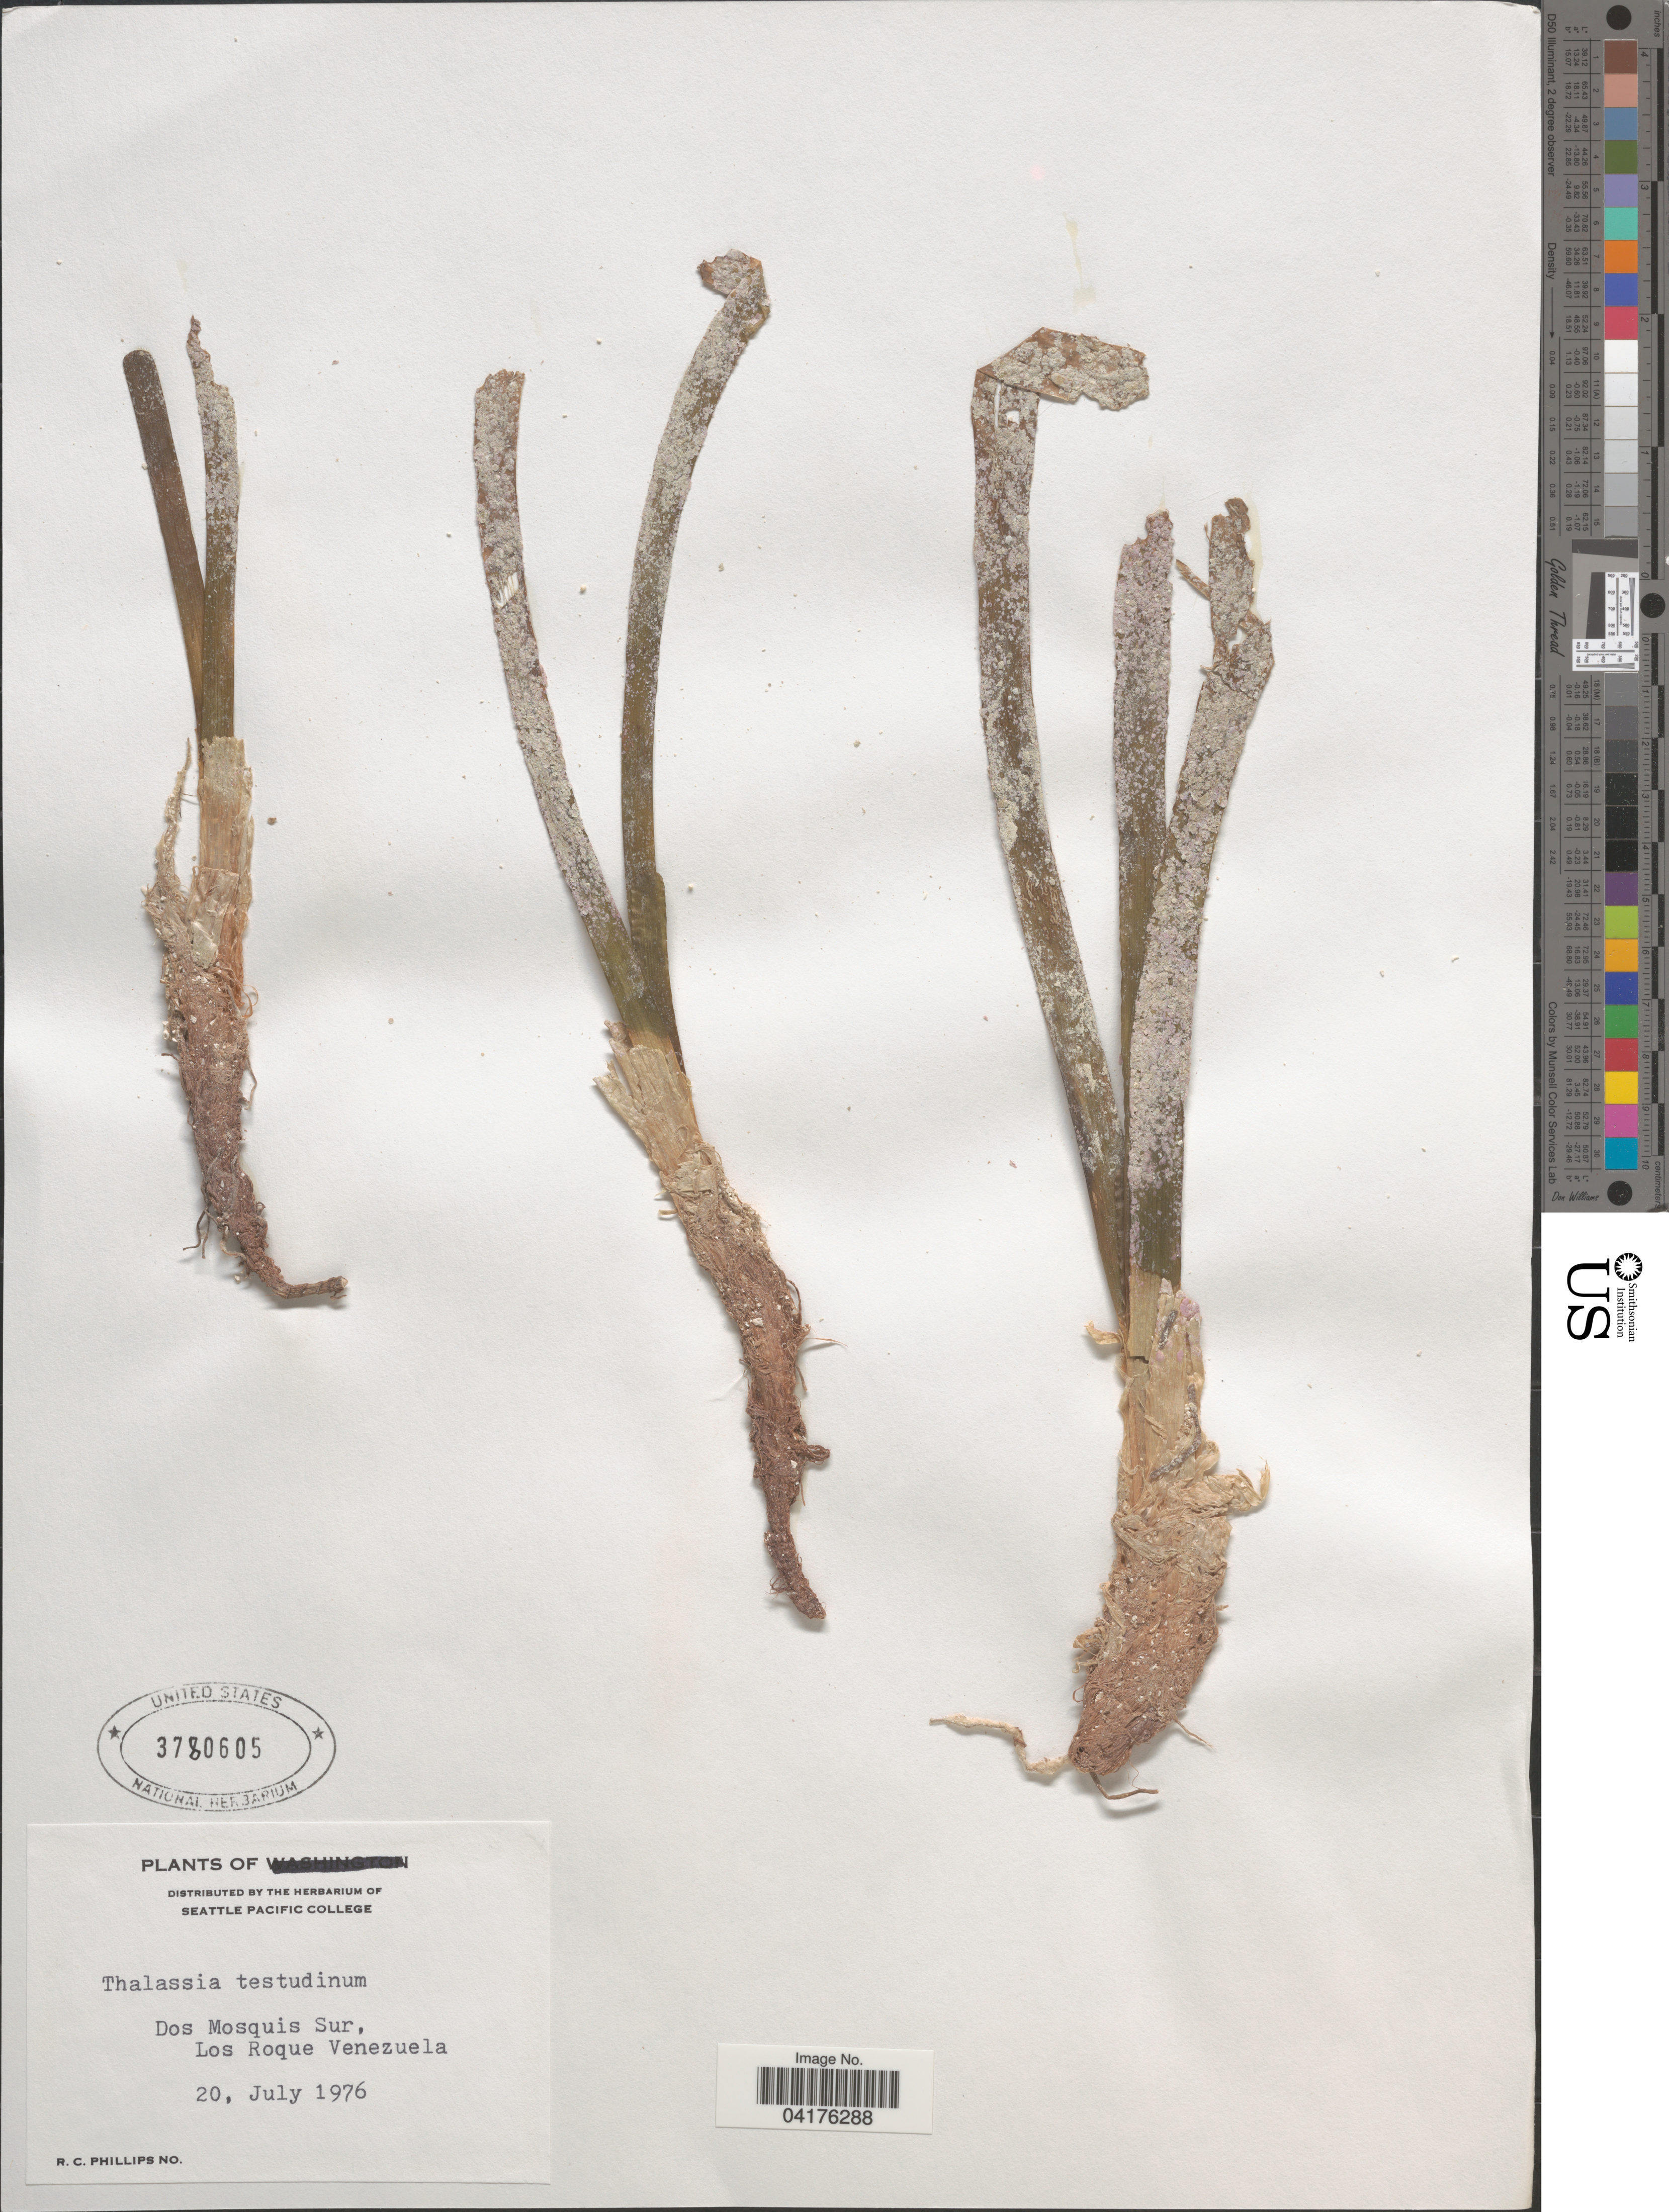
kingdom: Plantae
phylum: Tracheophyta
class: Liliopsida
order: Alismatales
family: Hydrocharitaceae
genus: Thalassia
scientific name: Thalassia testudinum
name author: Banks & Sol. ex K.D. Koenig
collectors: R. C. Phillips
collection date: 1976-07-20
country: Venezuela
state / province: Dependencias Federales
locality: Dos Mosquis Sur, Los Roque.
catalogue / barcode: US 3780605